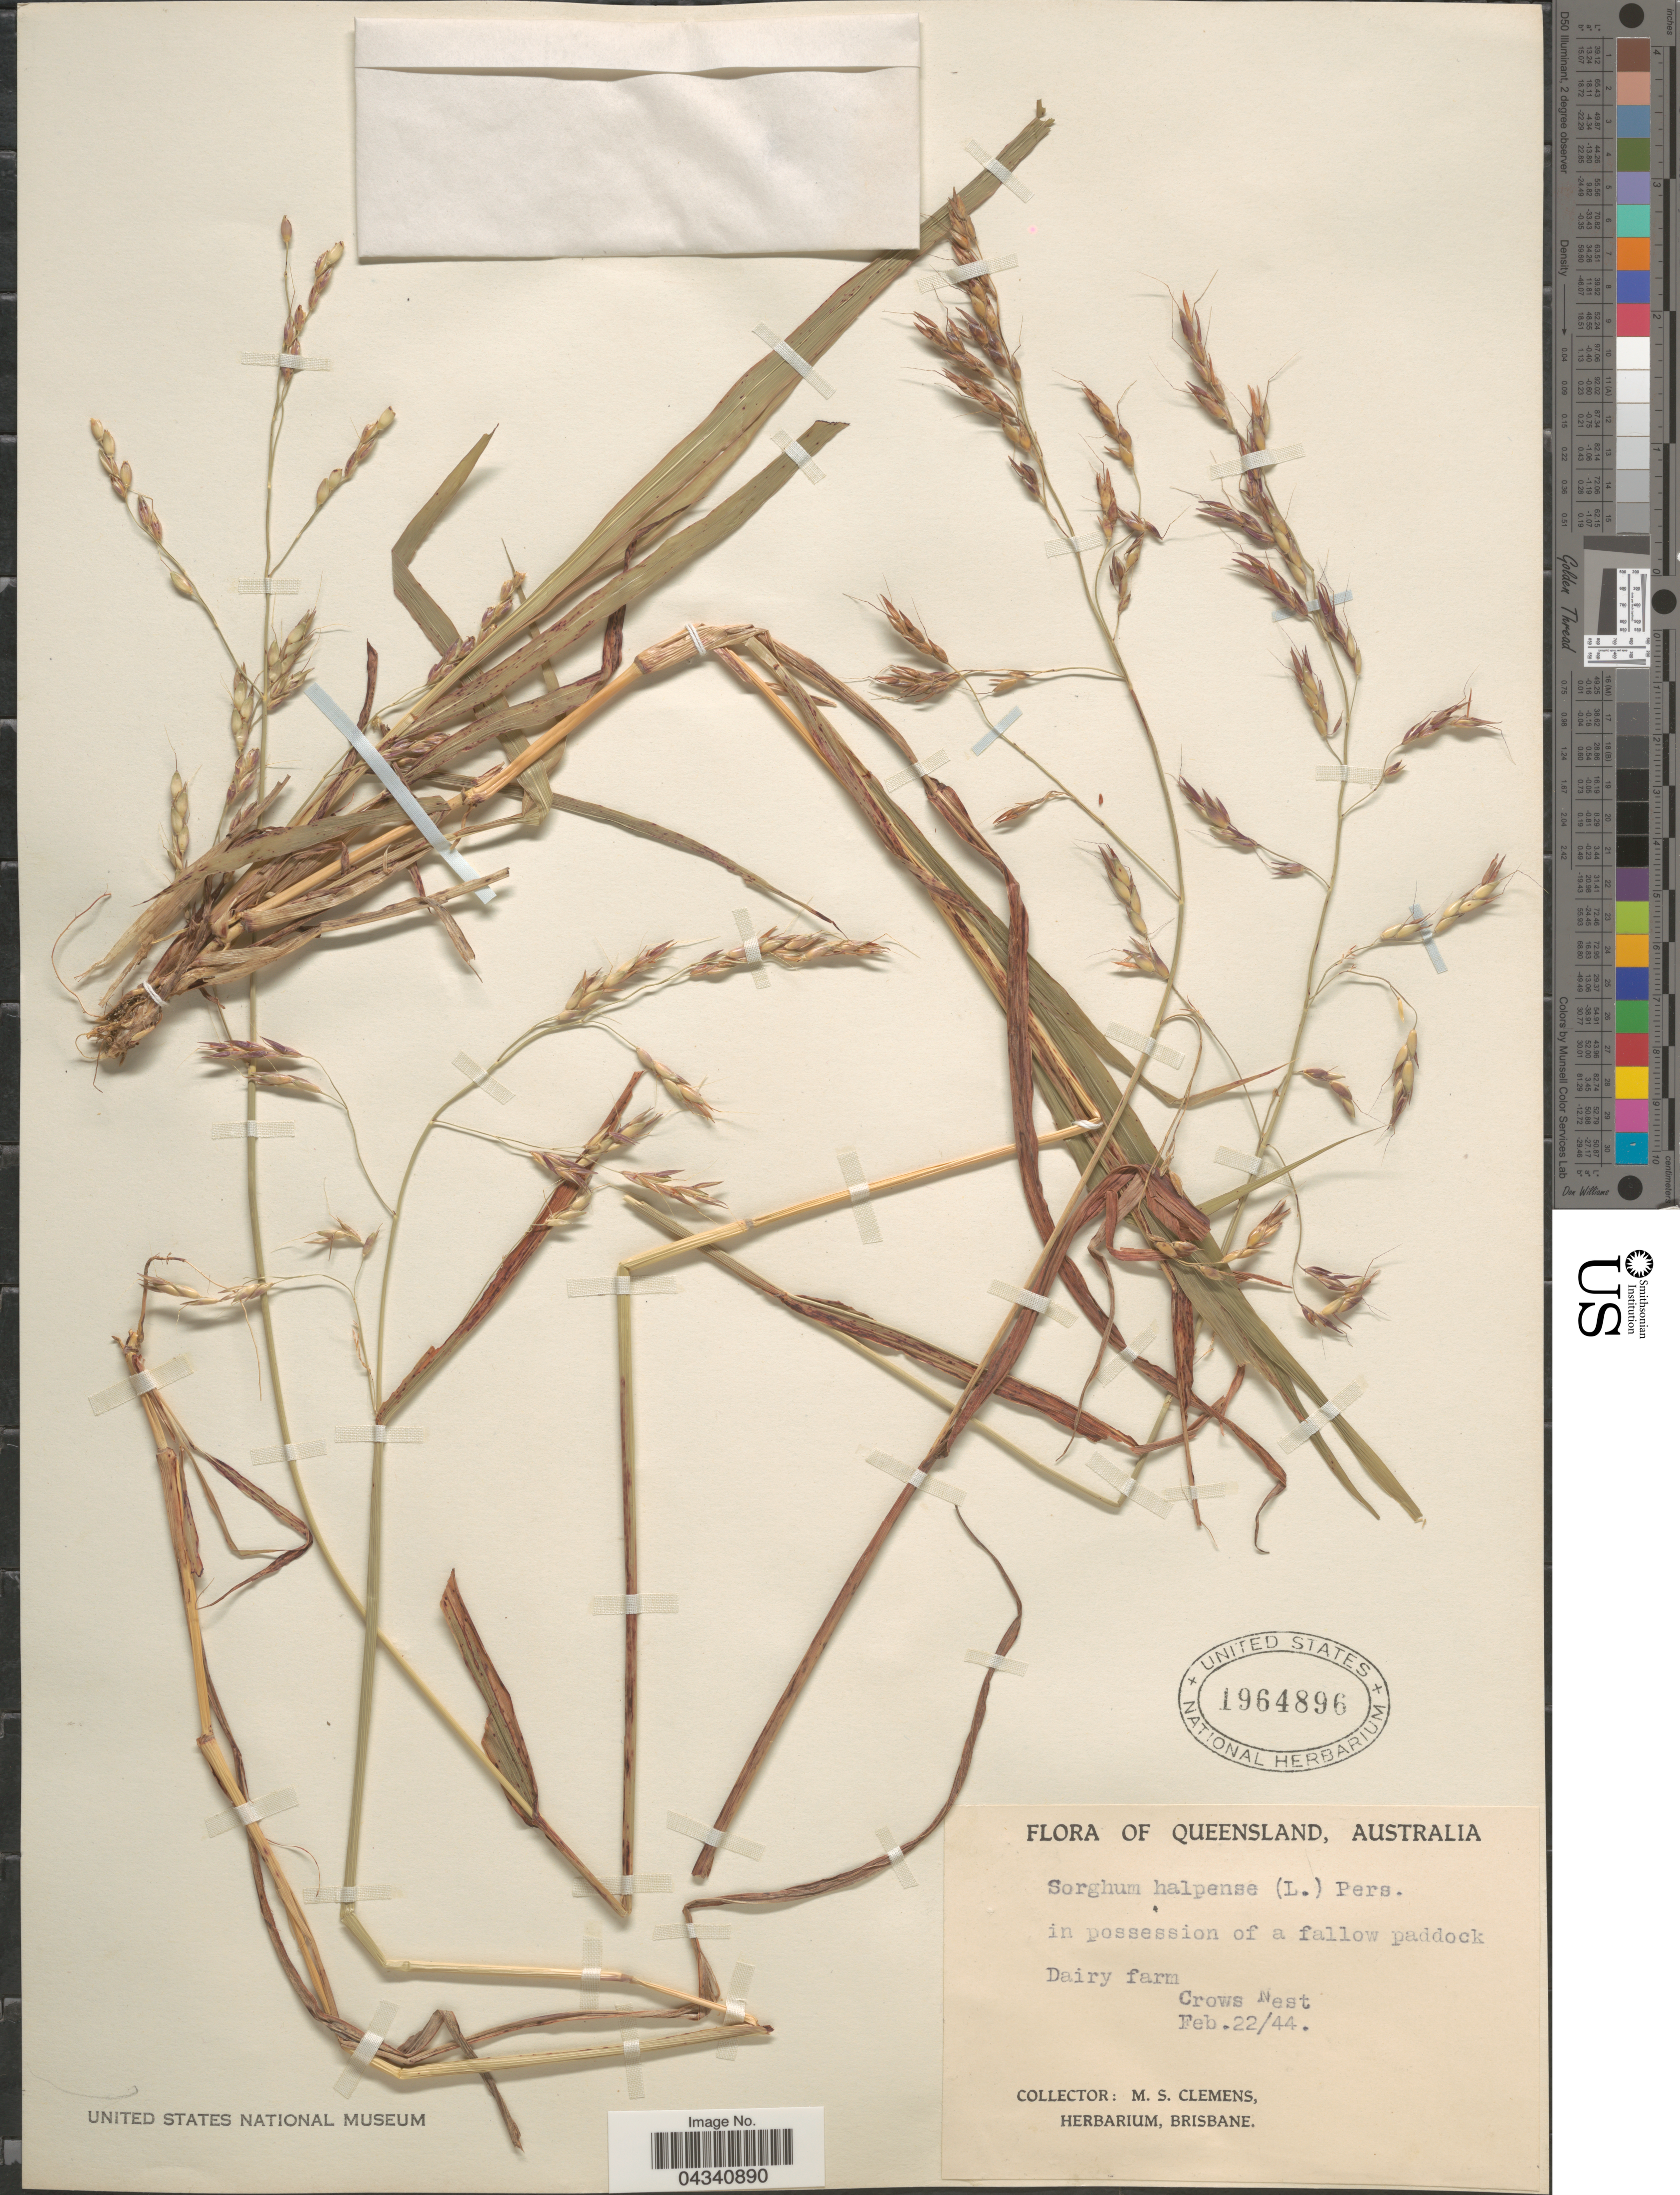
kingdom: Plantae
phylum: Tracheophyta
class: Liliopsida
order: Poales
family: Poaceae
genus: Sorghum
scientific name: Sorghum halepense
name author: (L.) Pers.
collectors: M. S. Clemens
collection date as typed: Transcribed d/m/y: 22/2/44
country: Australia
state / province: Queensland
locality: In possession of a fallow paddock. Dairy farm Crows Nest.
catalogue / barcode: US 1964896